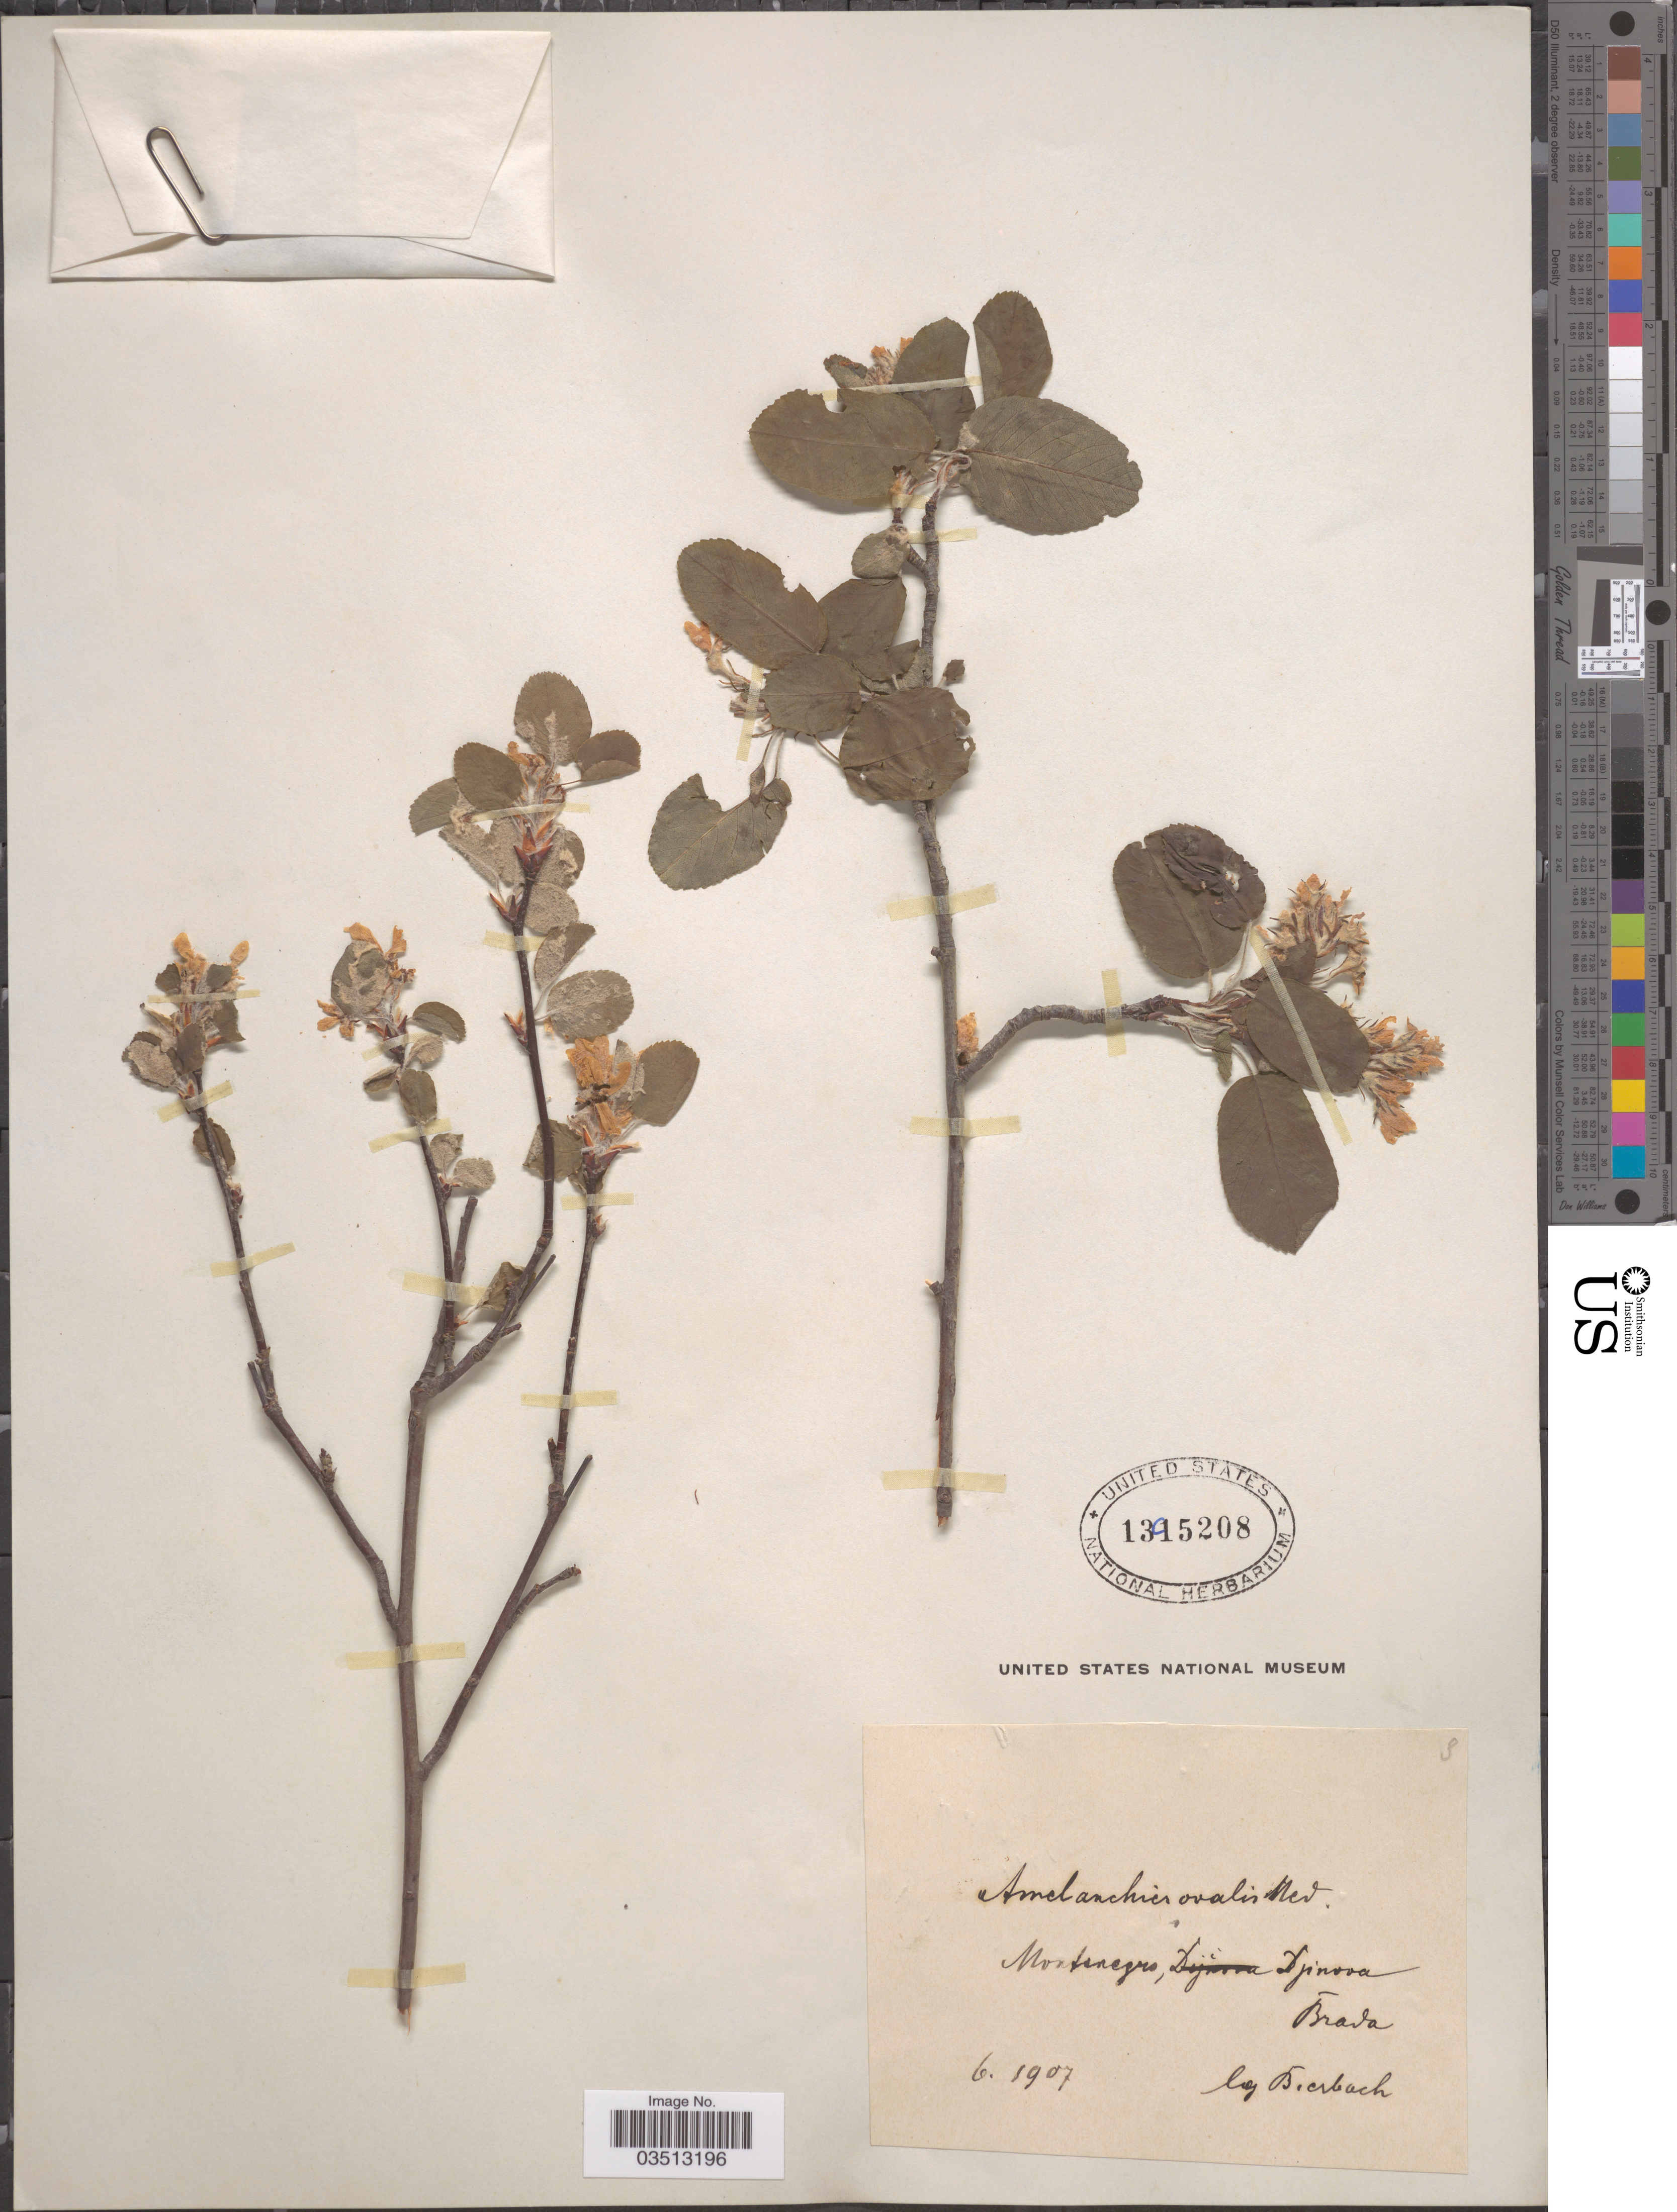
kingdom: Plantae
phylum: Tracheophyta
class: Magnoliopsida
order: Rosales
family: Rosaceae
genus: Amelanchier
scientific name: Amelanchier ovalis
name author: Medik.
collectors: Bierbach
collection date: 1907-06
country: Montenegro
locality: Montenegro, Djinova. Brada.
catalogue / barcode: US 1395208